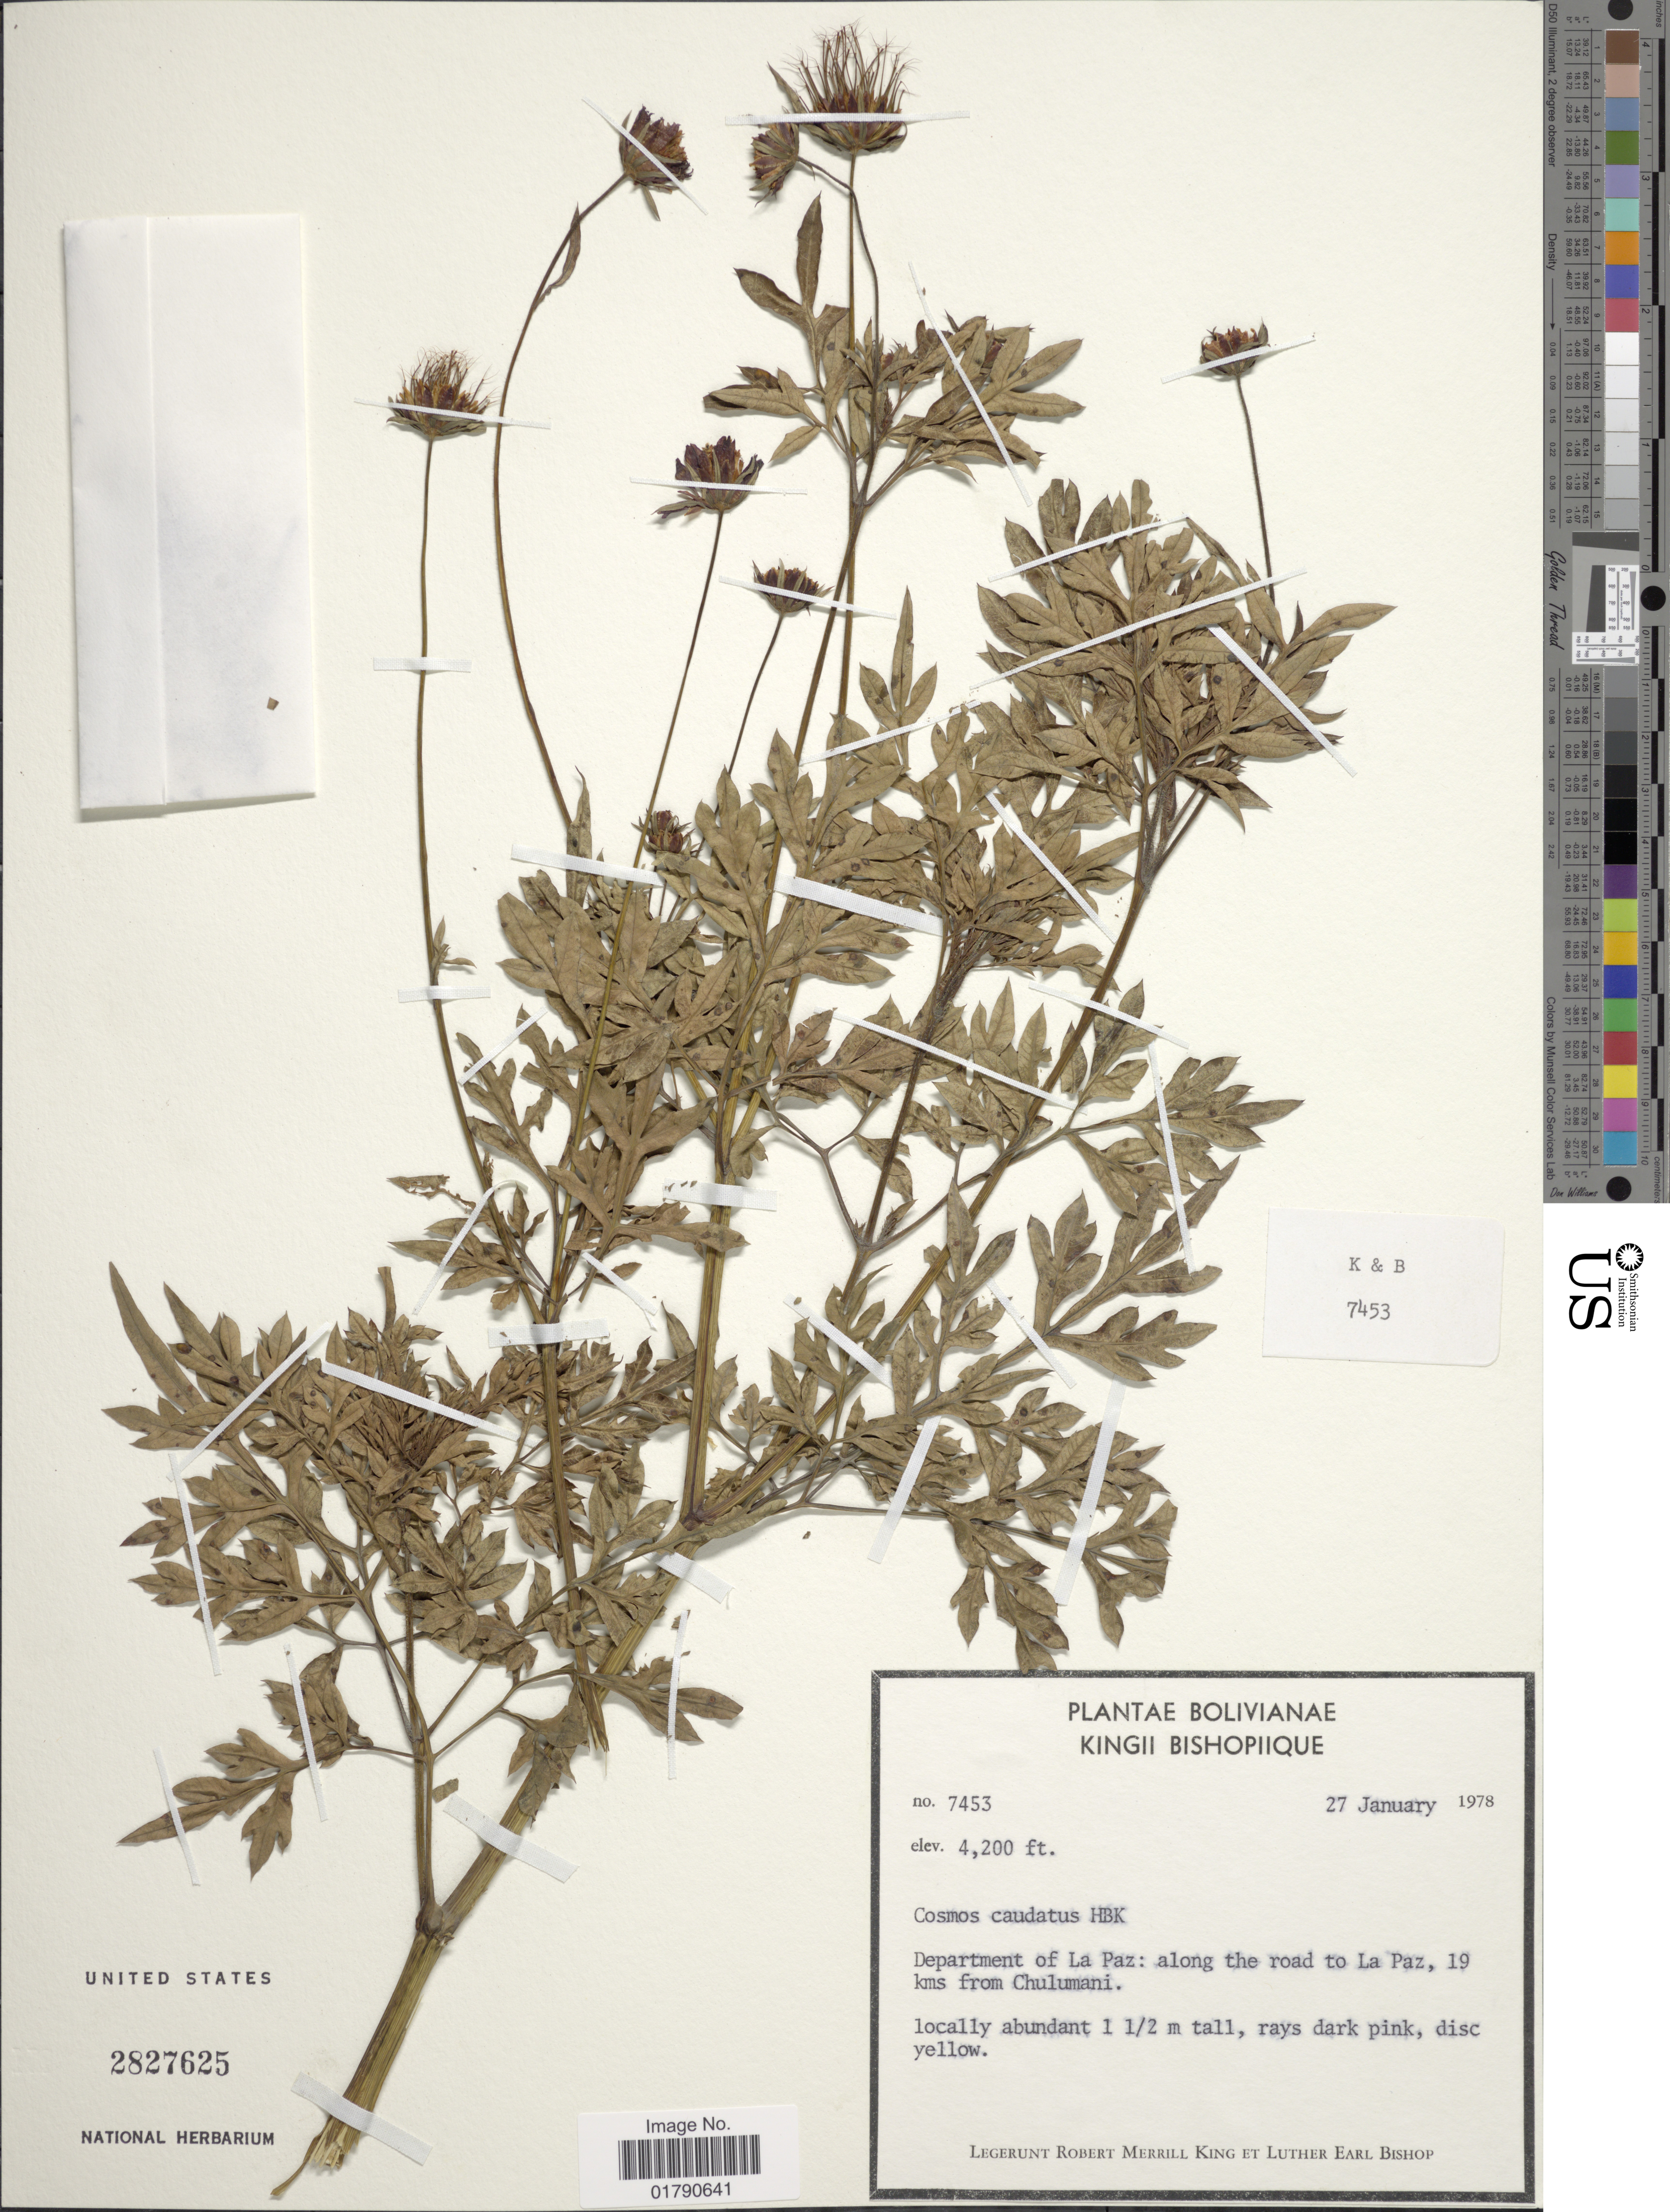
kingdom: Plantae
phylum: Tracheophyta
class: Magnoliopsida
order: Asterales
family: Asteraceae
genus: Cosmos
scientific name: Cosmos caudatus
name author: Kunth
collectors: R. M. King & L. E. Bishop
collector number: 7453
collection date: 1978-01-27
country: Bolivia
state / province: La Paz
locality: Along the road to La Paz, 19 kms from Chulumani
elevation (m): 1280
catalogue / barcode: US 2827625